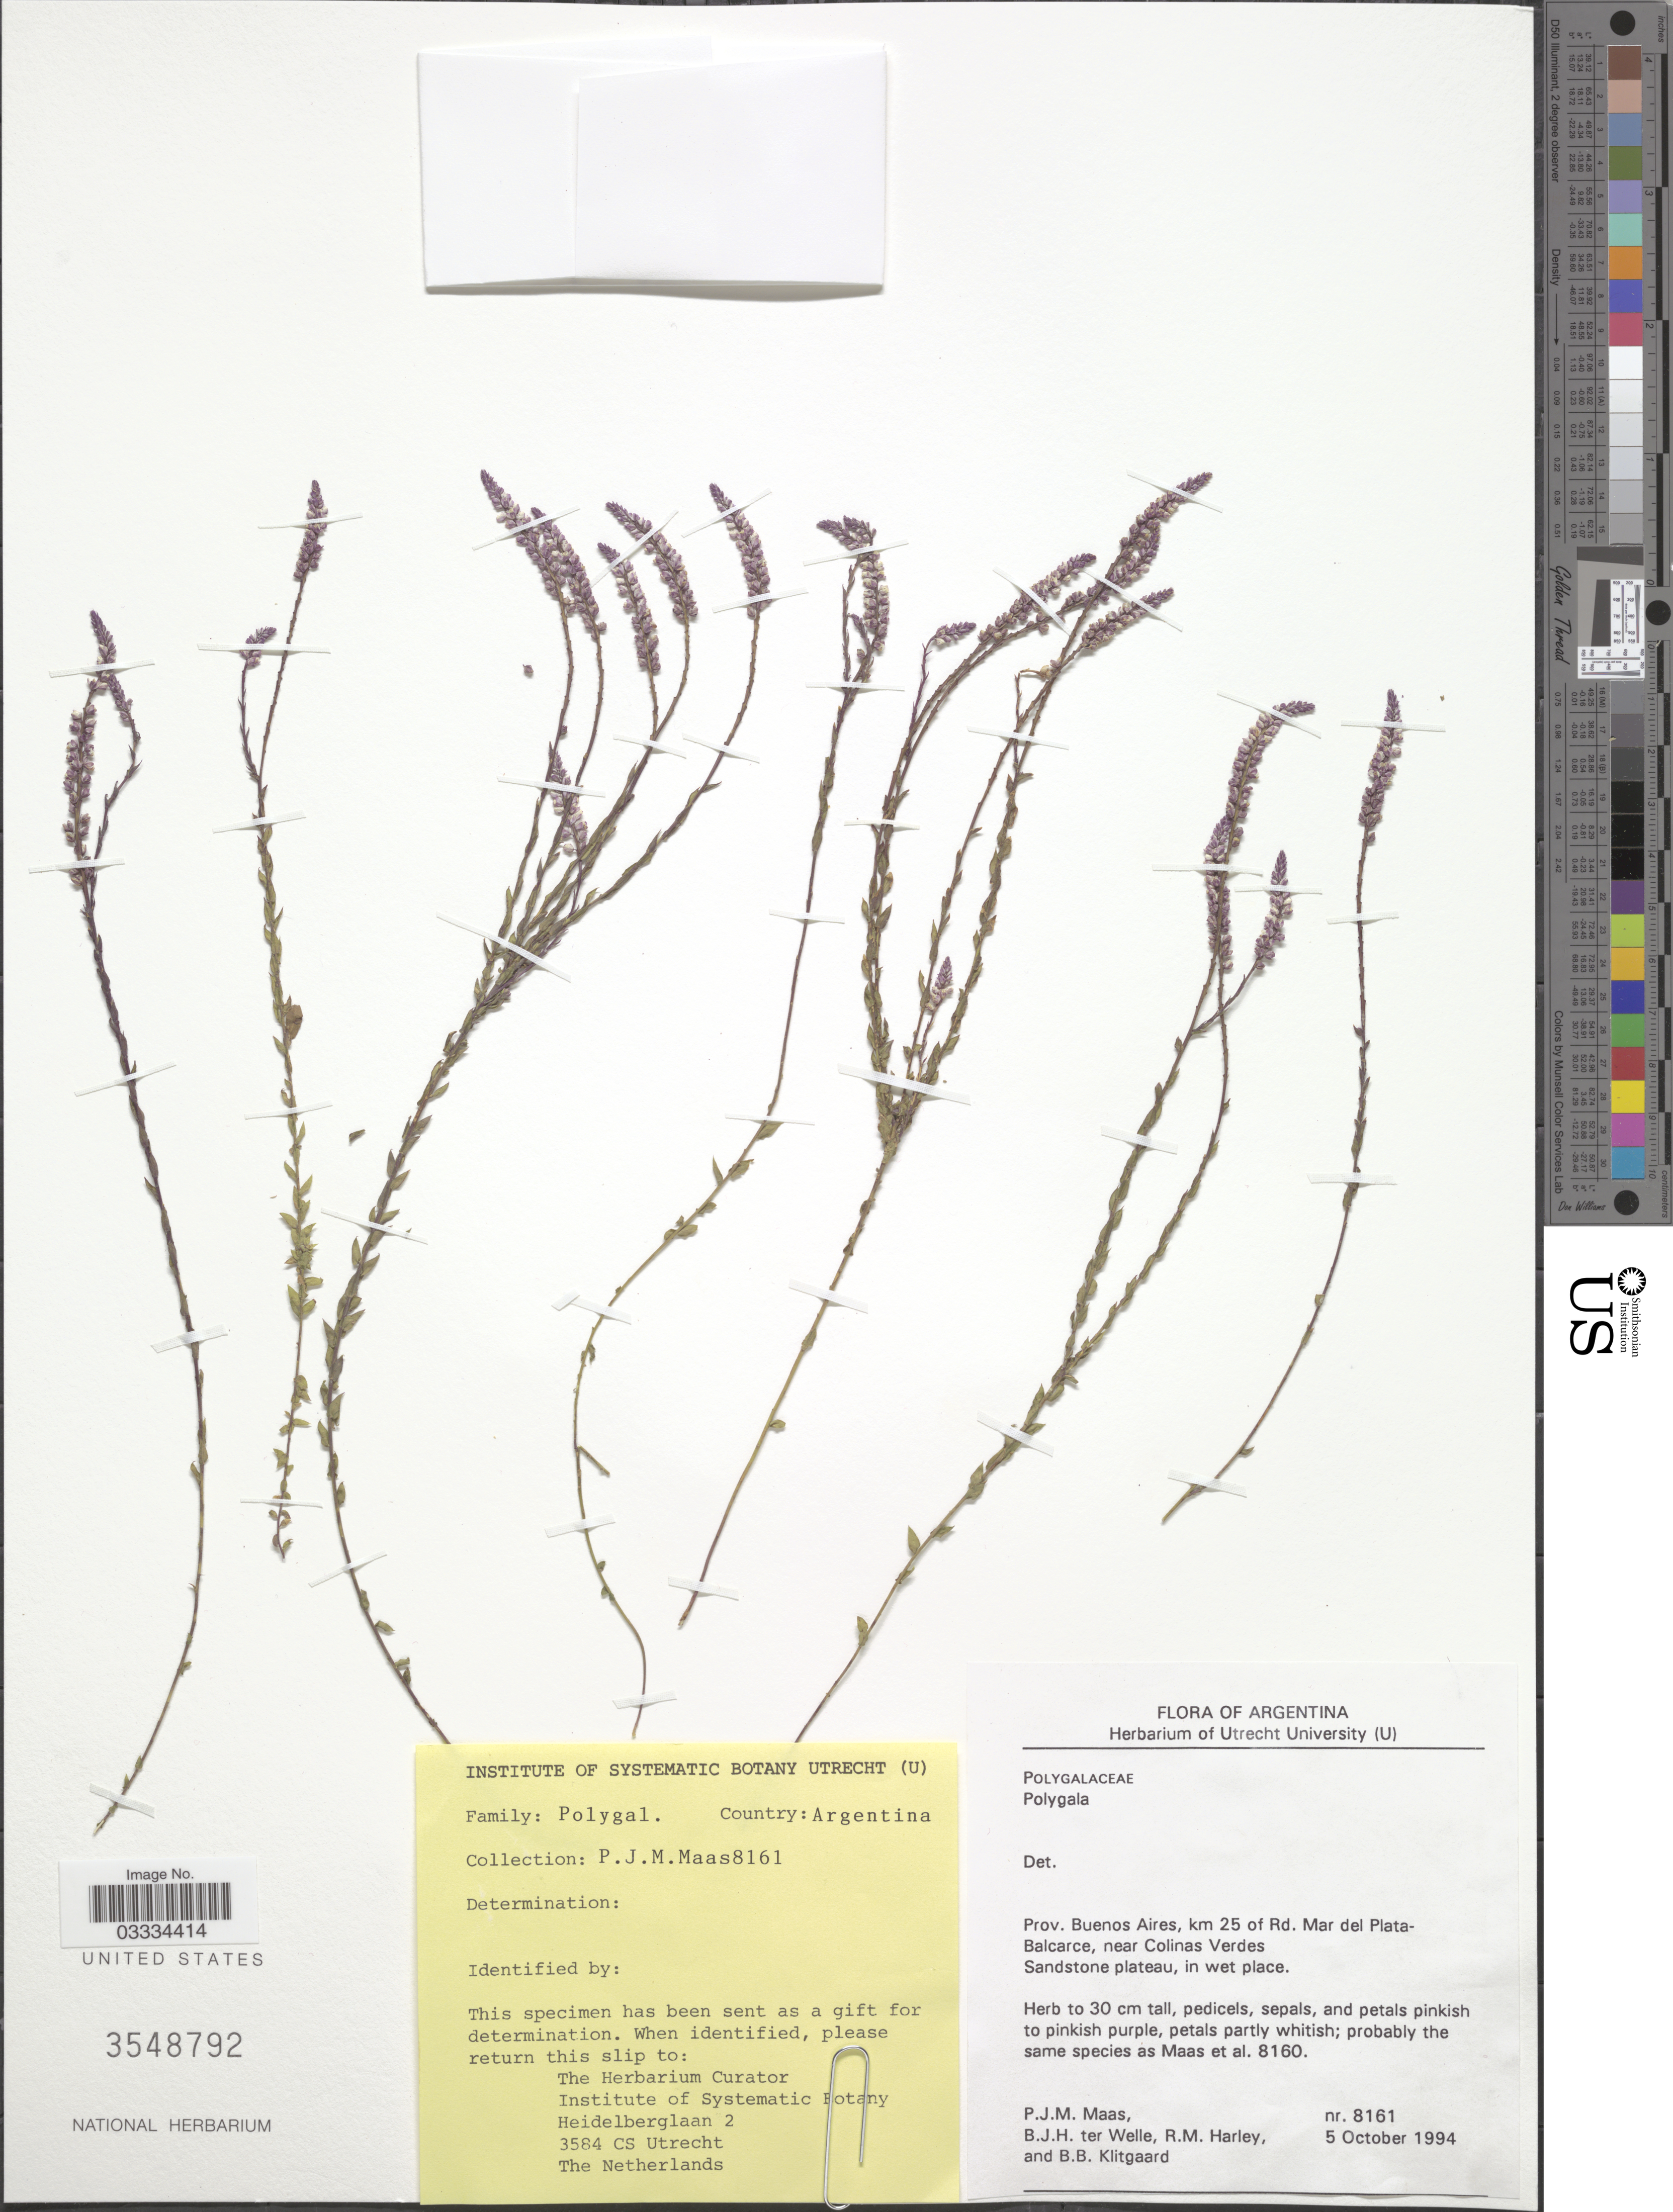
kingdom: Plantae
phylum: Tracheophyta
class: Magnoliopsida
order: Fabales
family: Polygalaceae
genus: Polygala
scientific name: Polygala sp.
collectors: P. Maas, B. Welle, R. M. Harley & B. B. Klitgaard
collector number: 8161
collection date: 1994-10-05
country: Argentina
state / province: Buenos Aires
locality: Km 25 of Rd. Mar del Plata-Balcarce, near Colinas Verdes.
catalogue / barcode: US 3548792